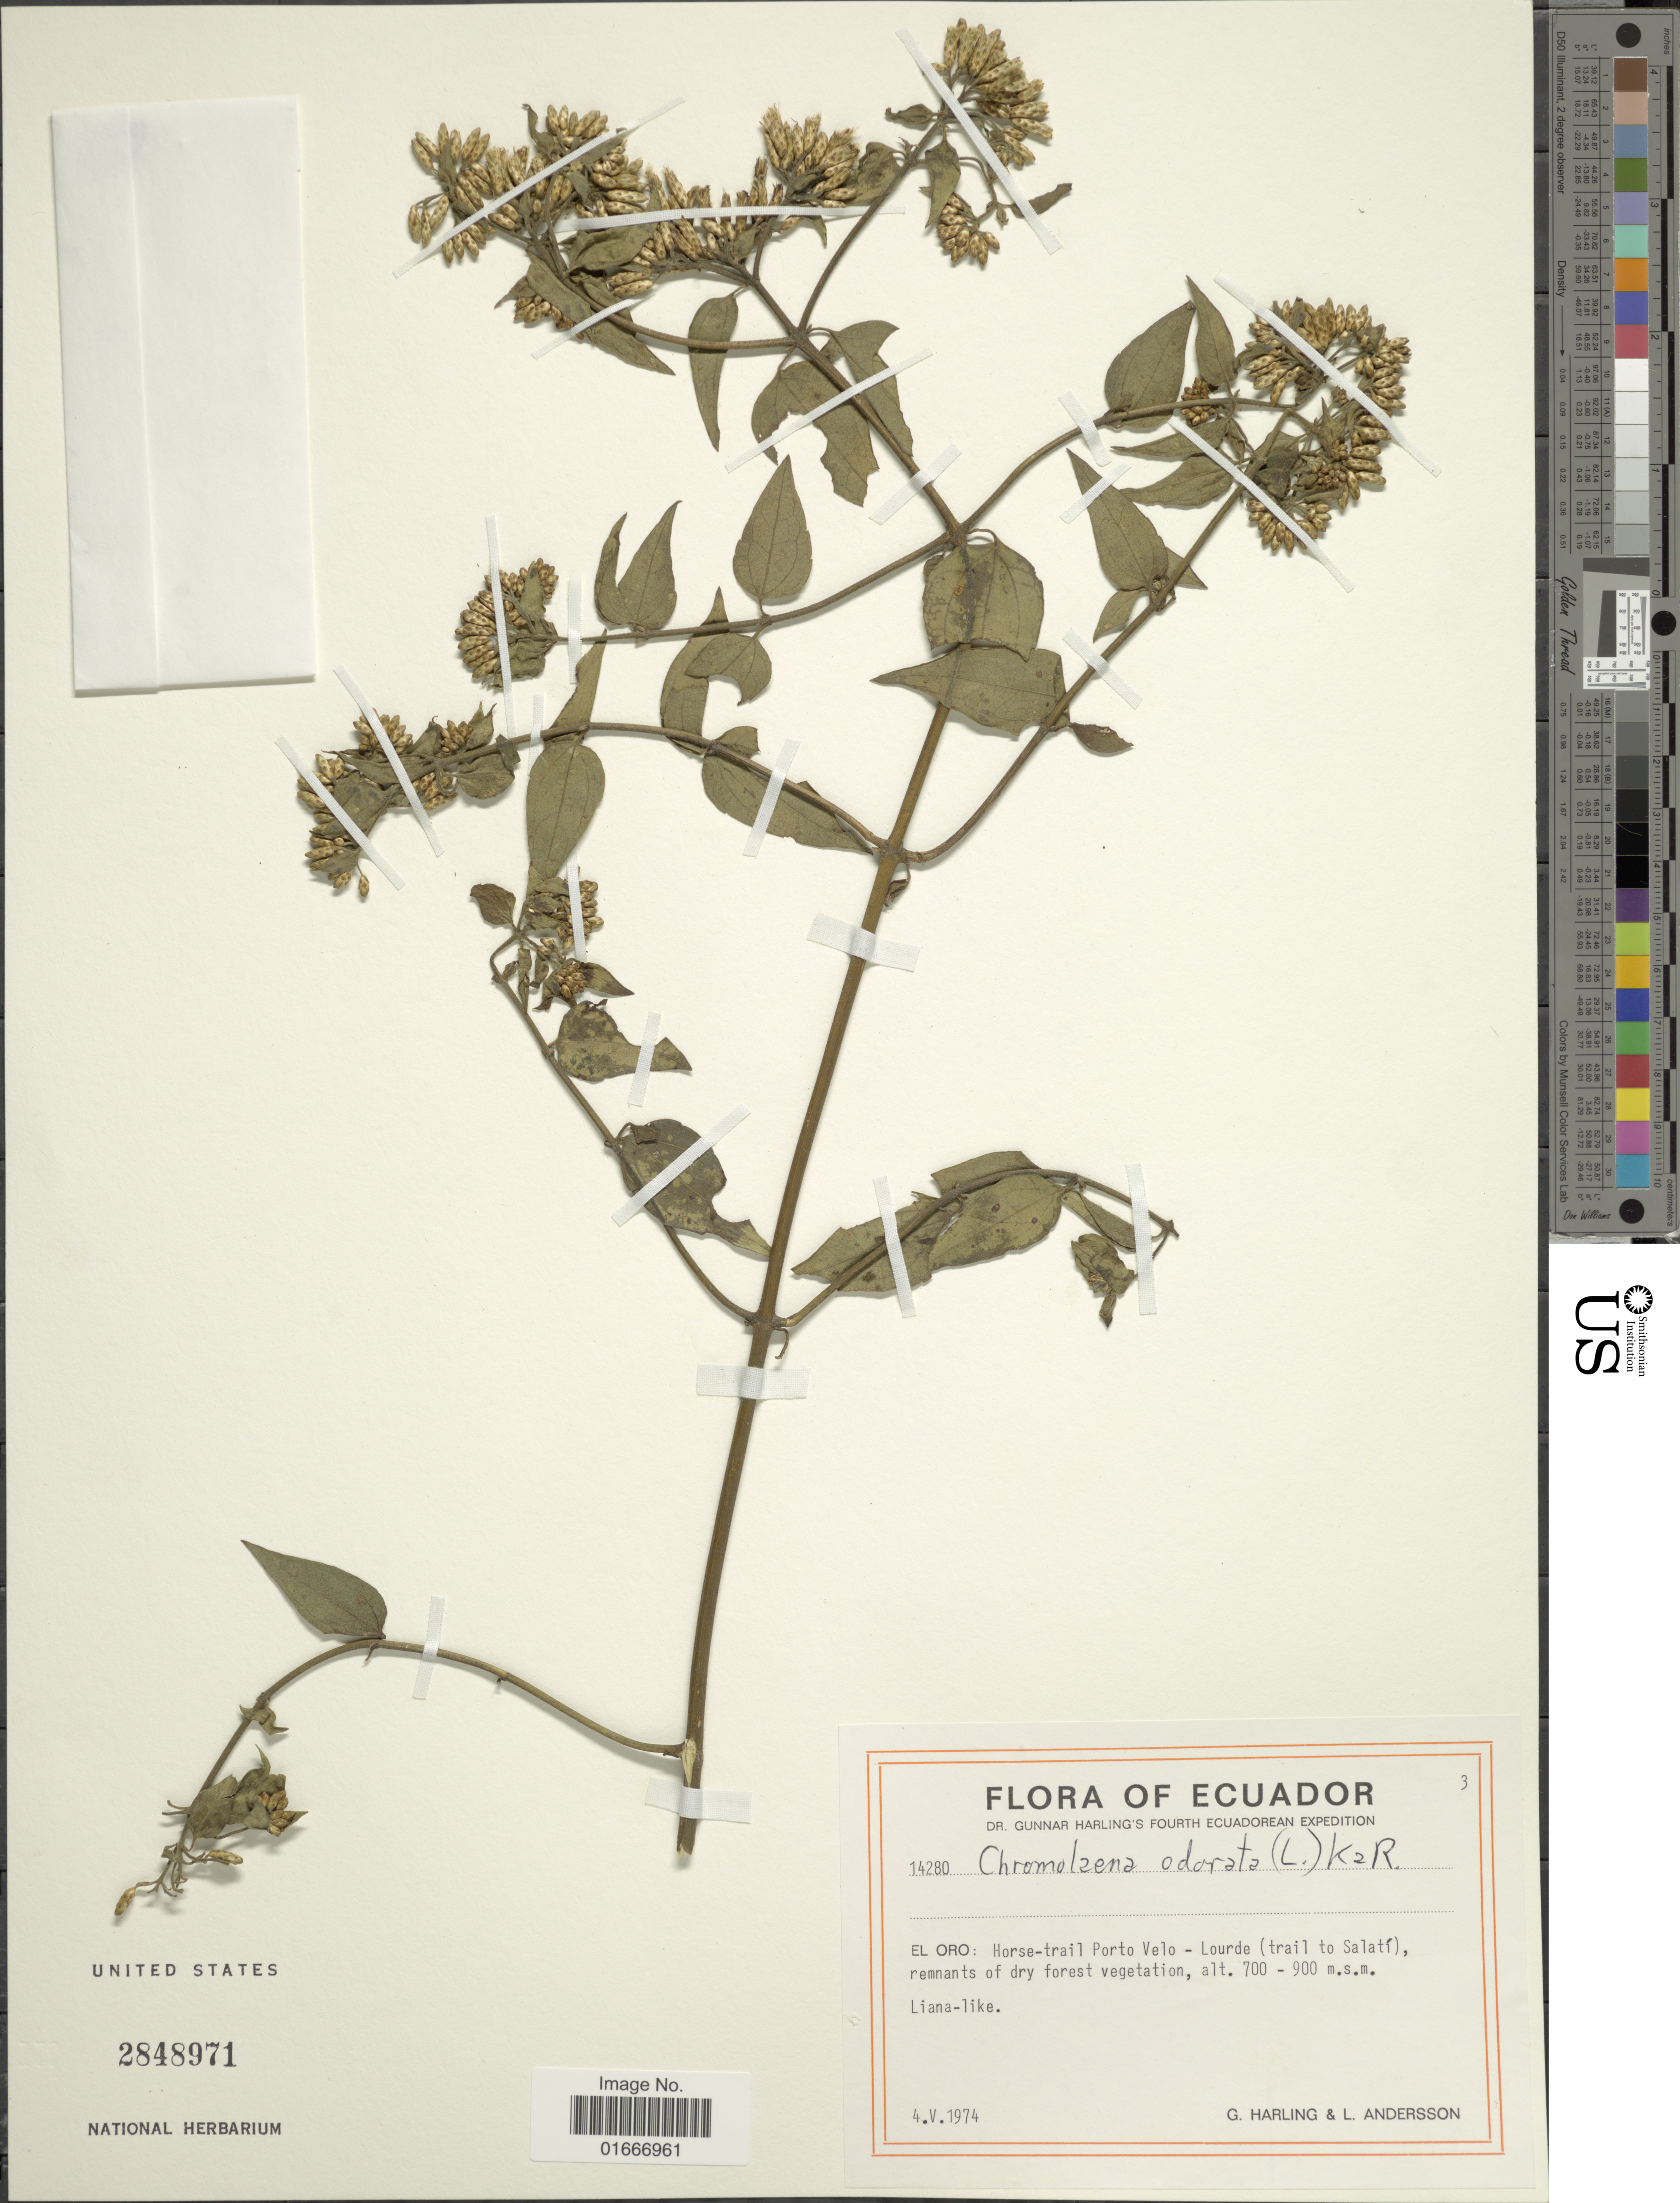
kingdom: Plantae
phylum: Tracheophyta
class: Magnoliopsida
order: Asterales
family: Asteraceae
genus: Chromolaena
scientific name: Chromolaena odorata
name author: (L.) R.M. King & H. Rob.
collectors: G. Harling & L. Andersson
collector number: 14280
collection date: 1974-05-04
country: Ecuador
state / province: El Oro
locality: Ecuador. El Oro: Horse-trail Porto Velo- Lourde (trail to Salati)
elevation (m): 700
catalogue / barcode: US 2848971